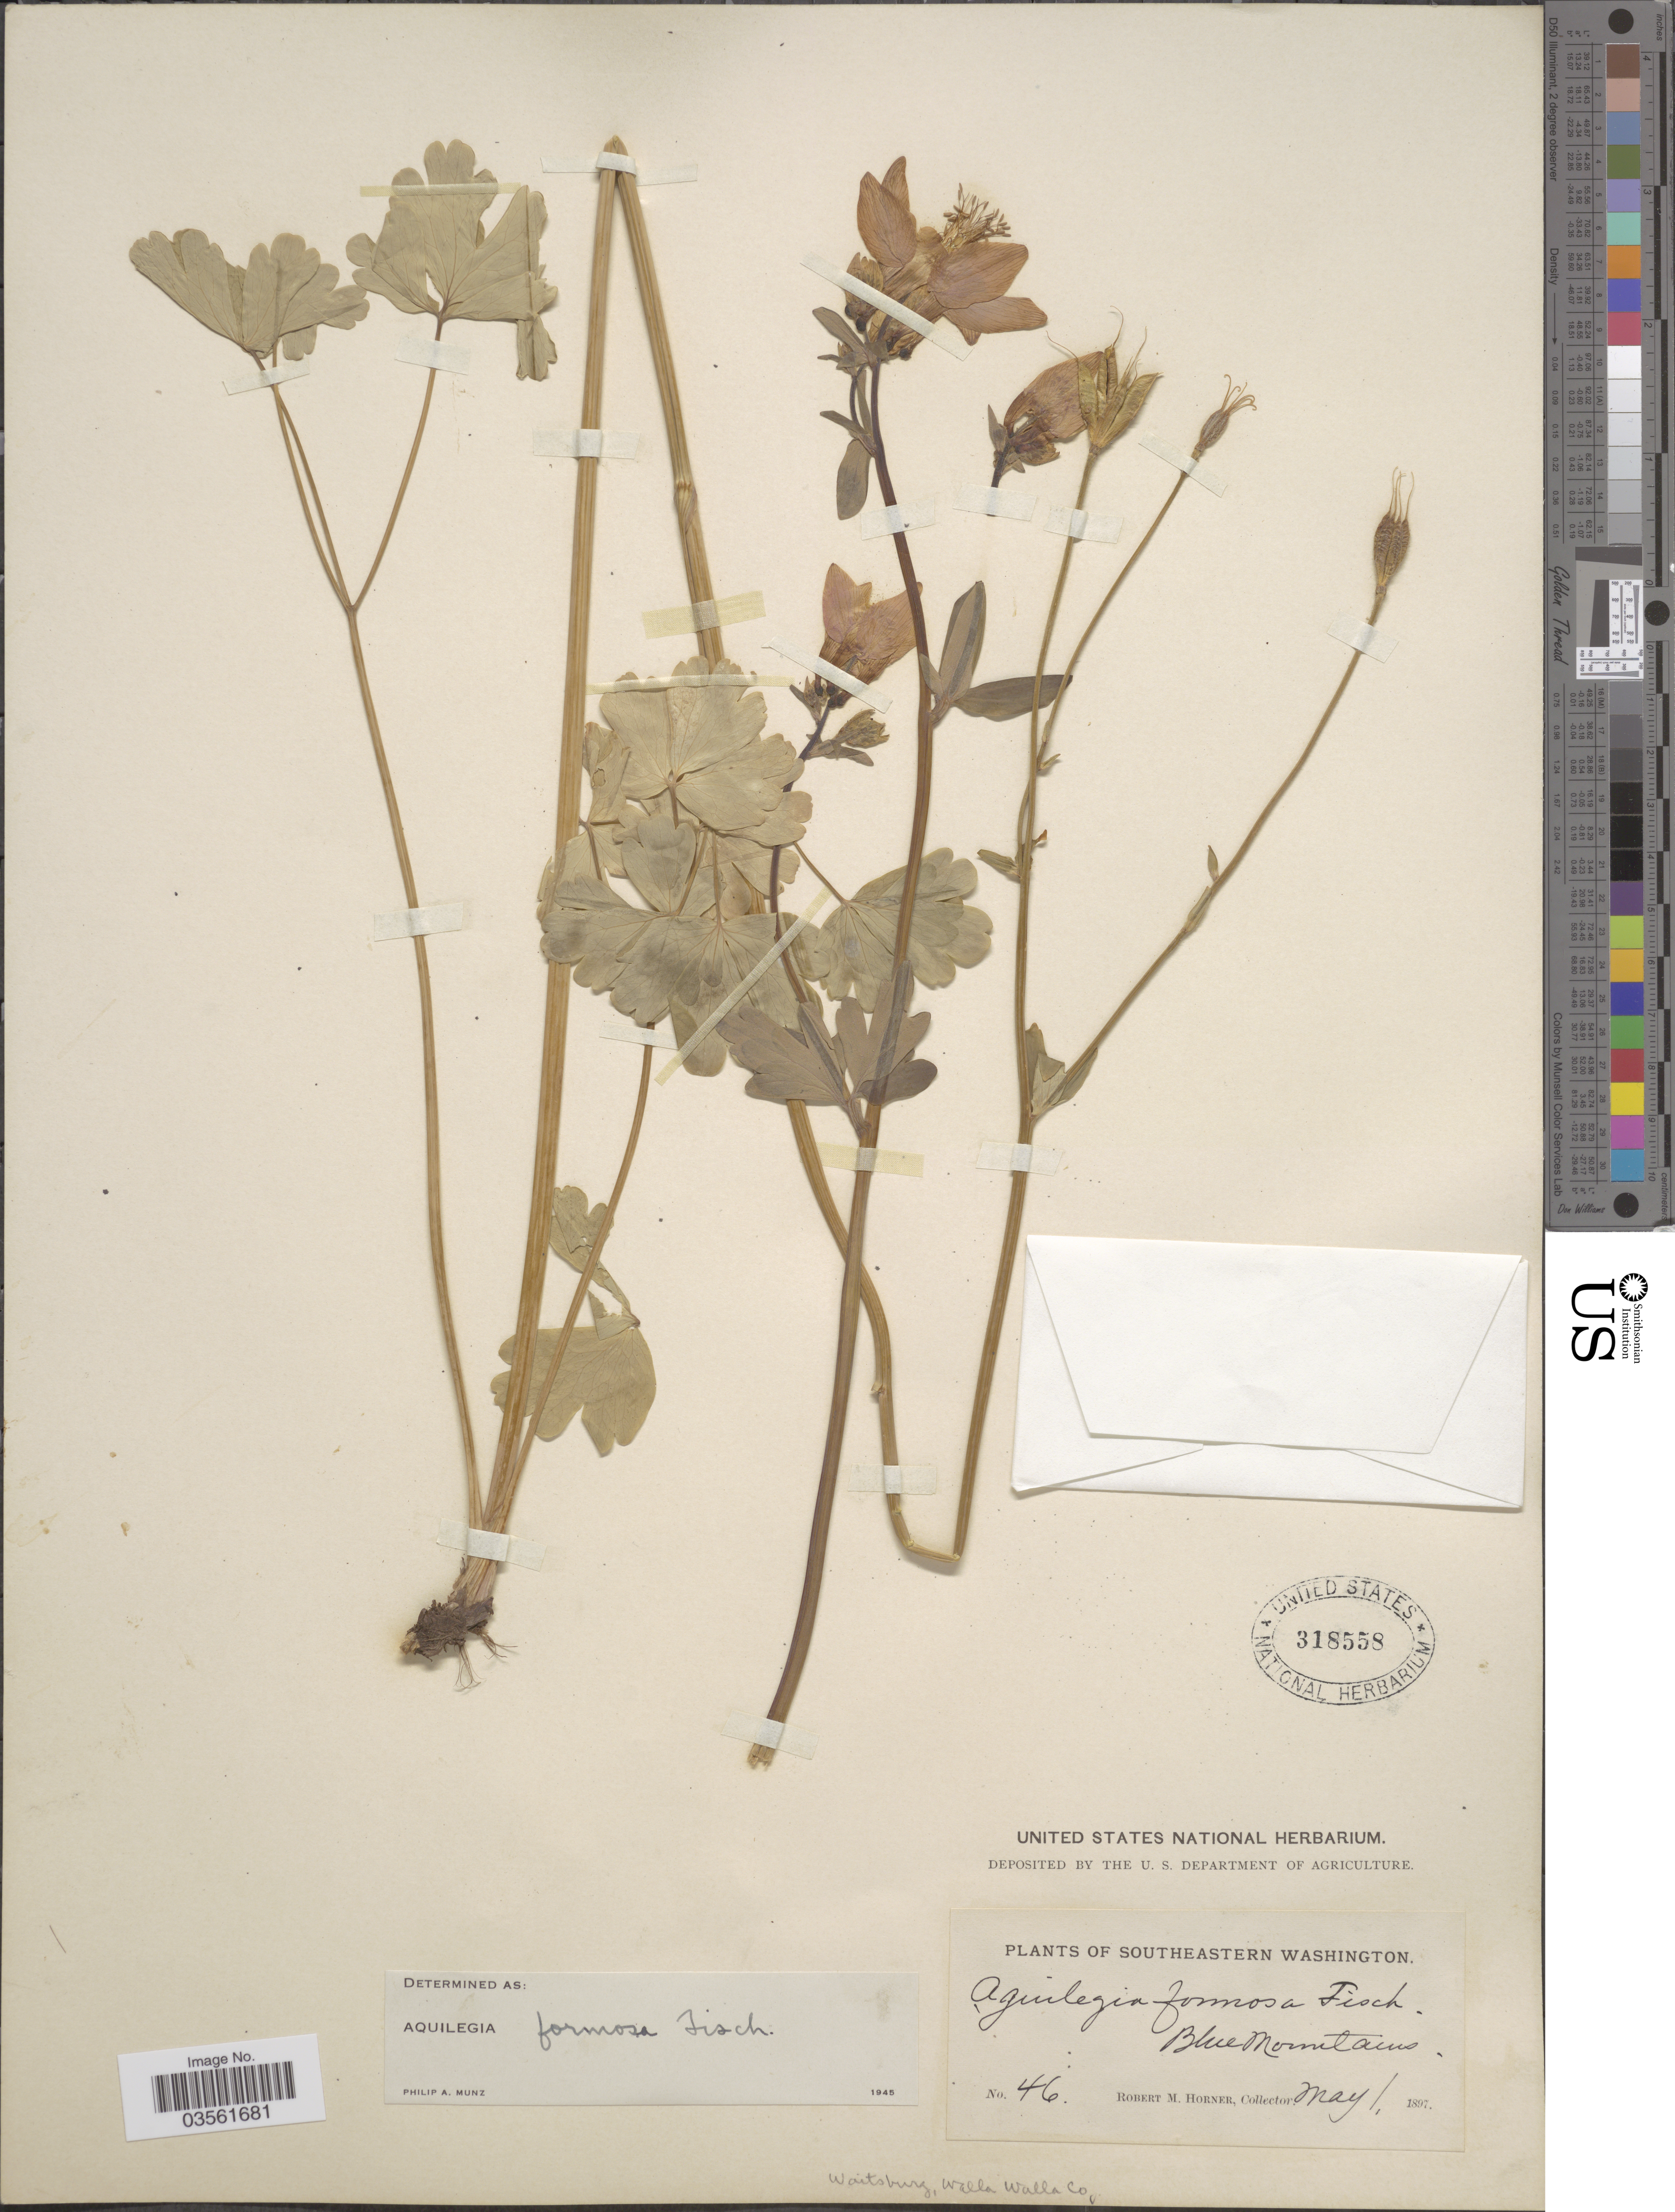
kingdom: Plantae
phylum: Tracheophyta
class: Magnoliopsida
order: Ranunculales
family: Ranunculaceae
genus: Aquilegia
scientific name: Aquilegia formosa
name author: Fisch. ex DC.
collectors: R. Horner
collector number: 46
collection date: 1897-05-01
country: United States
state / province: Washington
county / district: Walla Walla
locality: Southeastern Washington. Blue Mountains. Waitsburg, Walla Walla Co.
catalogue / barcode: US 318558